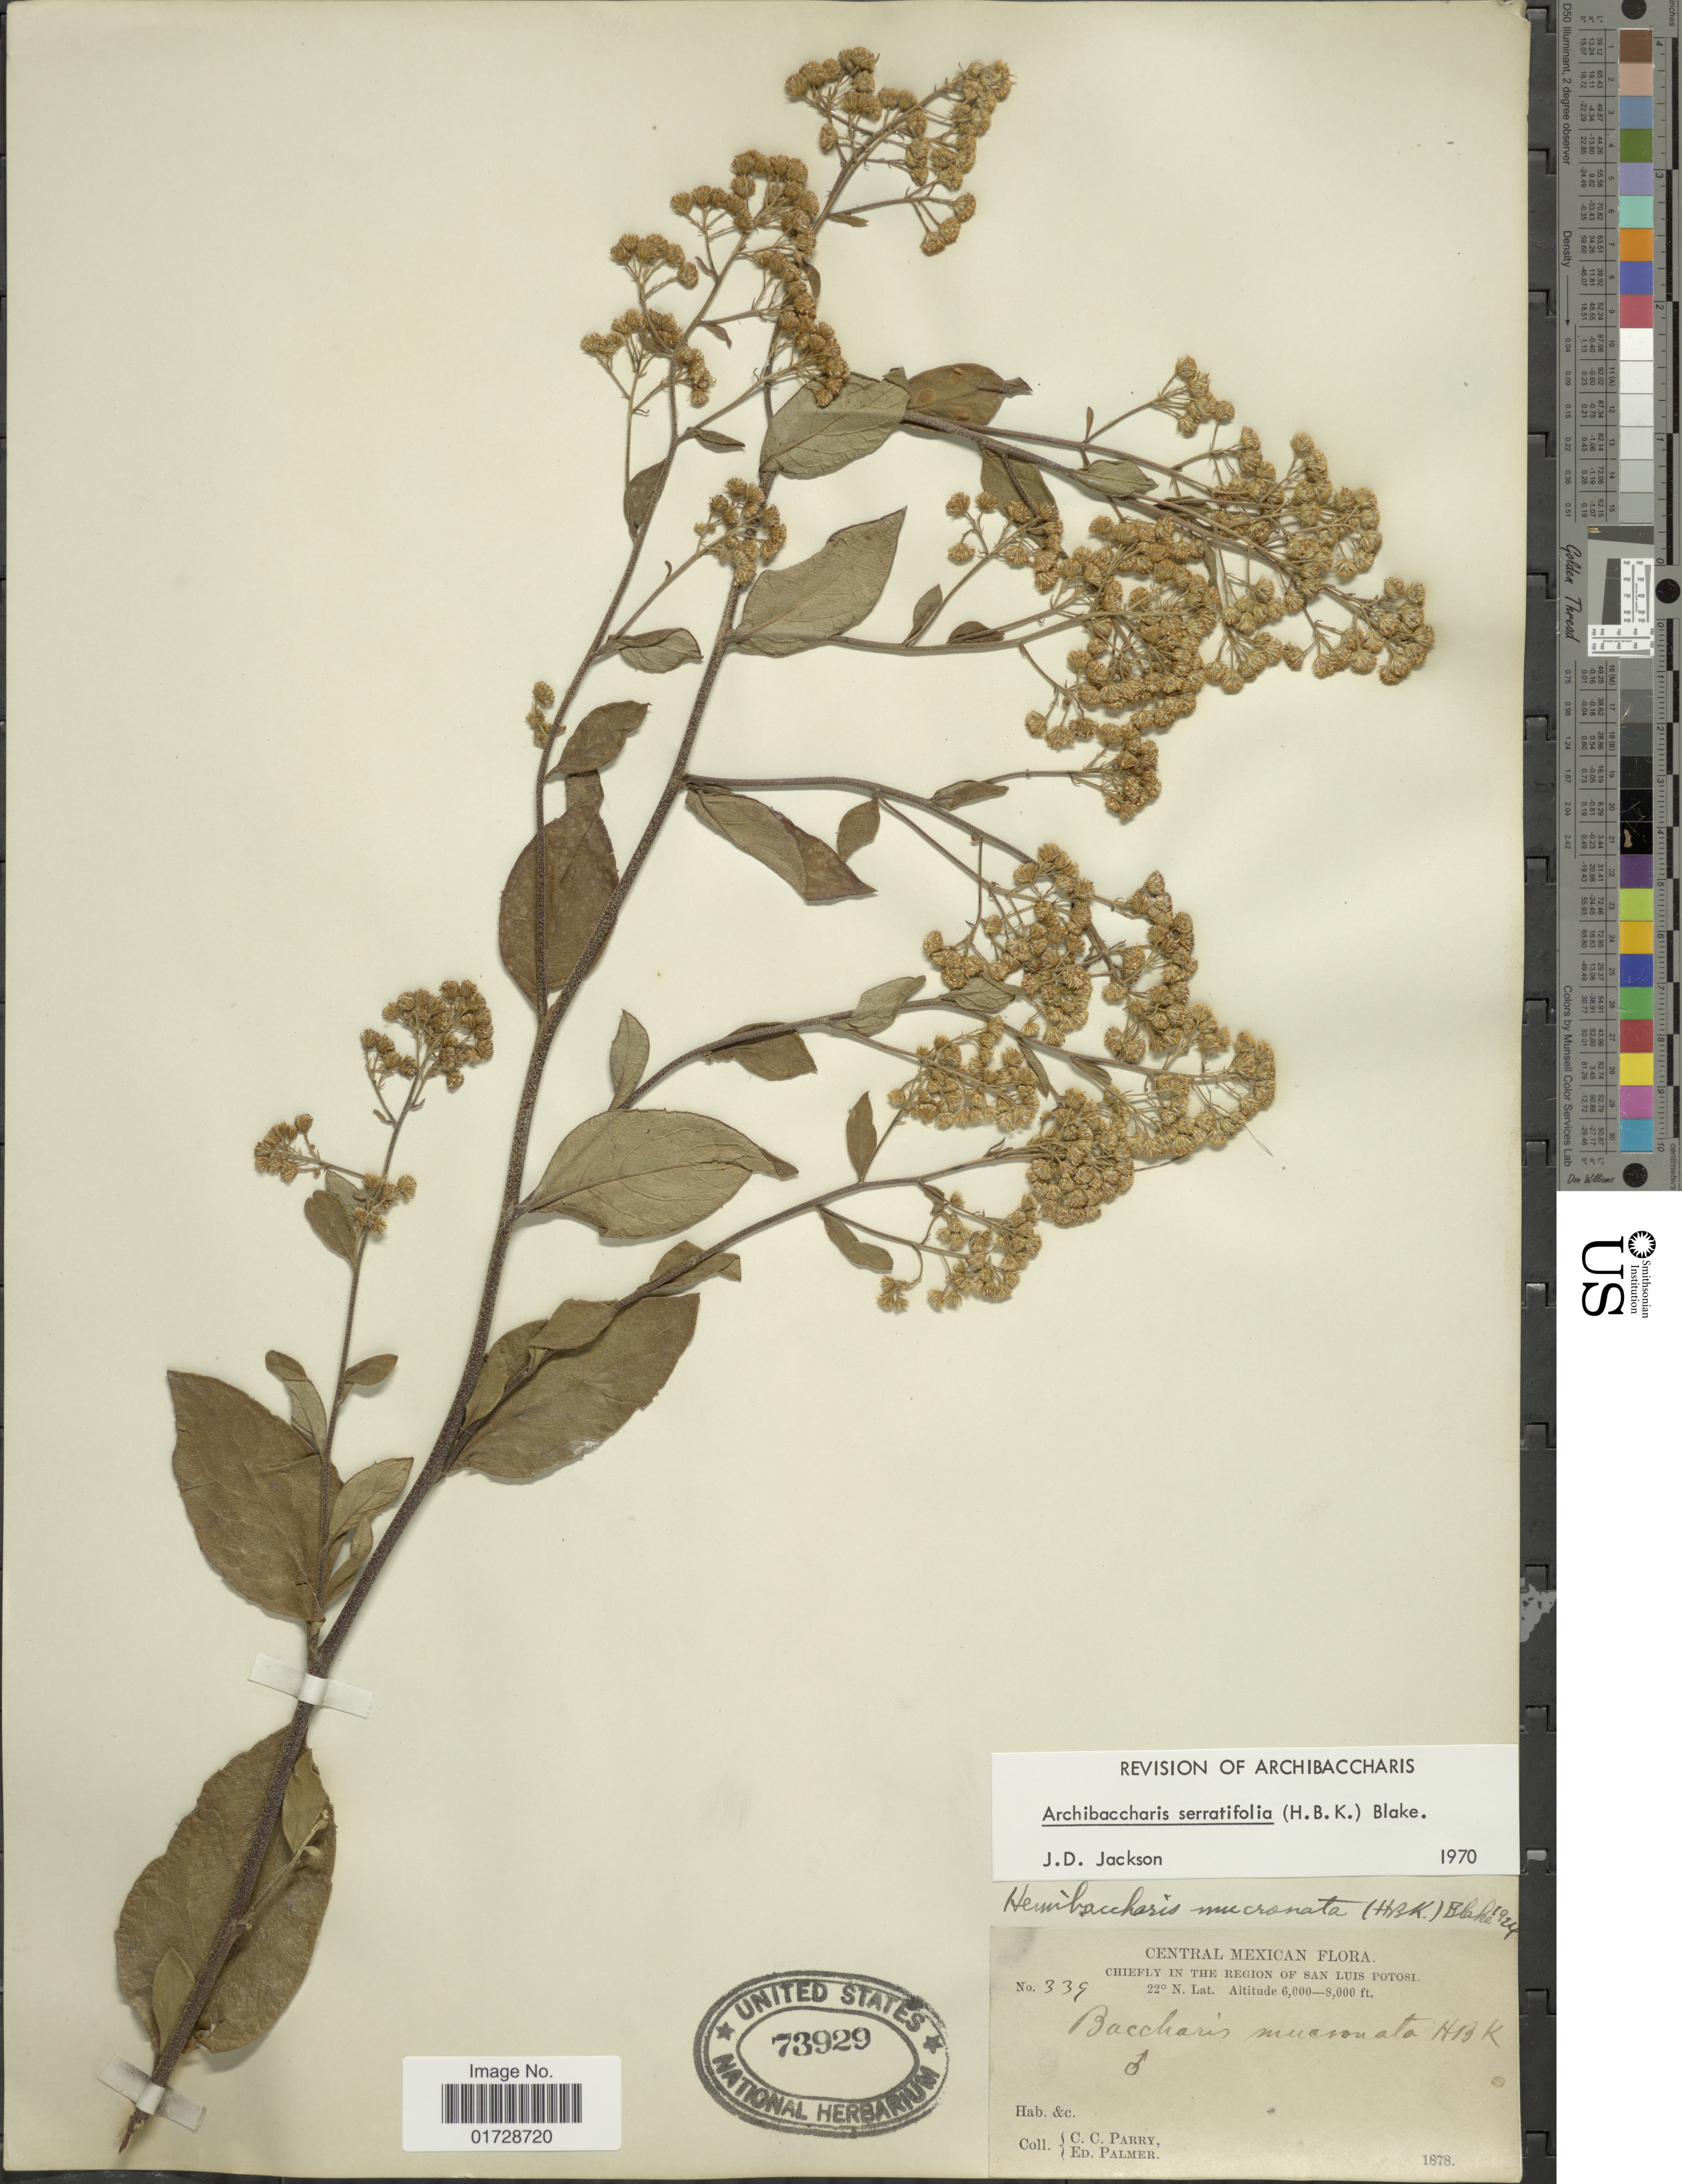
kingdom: Plantae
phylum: Tracheophyta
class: Magnoliopsida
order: Asterales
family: Asteraceae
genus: Archibaccharis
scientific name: Archibaccharis serratifolia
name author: (Kunth) S.F. Blake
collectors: C. C. Parry & E. Palmer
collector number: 339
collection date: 1878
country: Mexico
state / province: San Luis Potosí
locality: Central Mexican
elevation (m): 1829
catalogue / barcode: US 73929